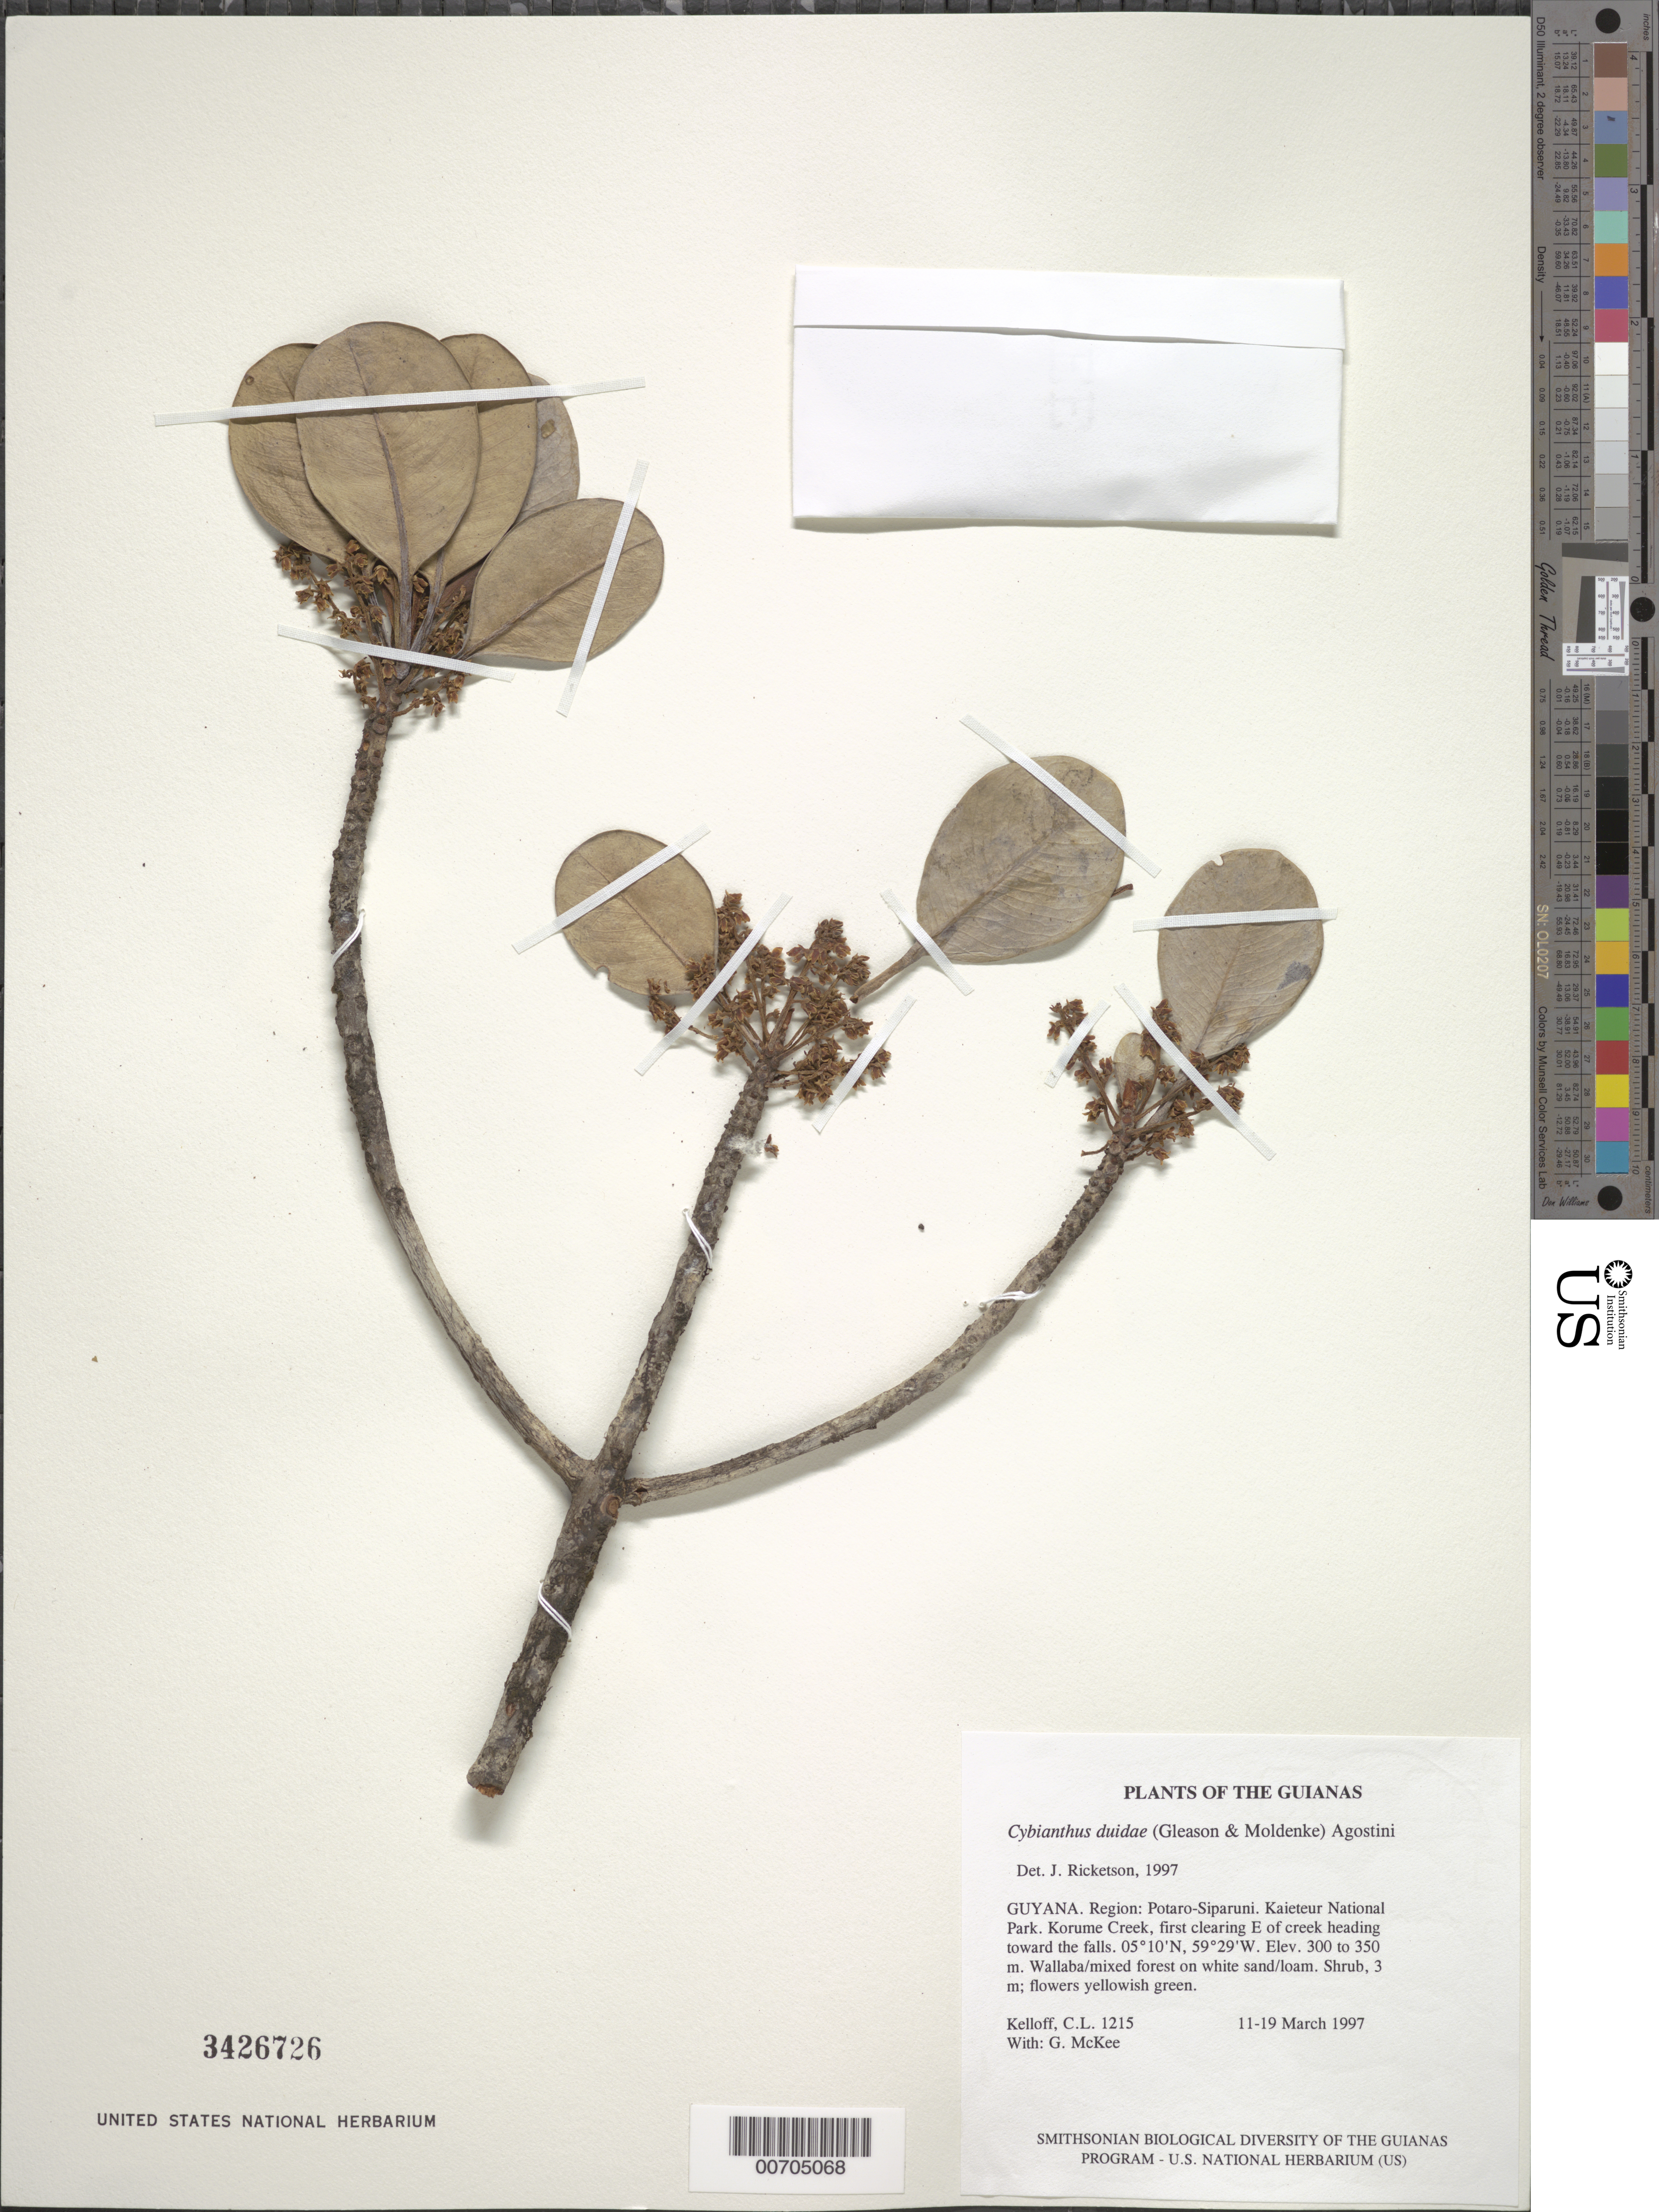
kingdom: Plantae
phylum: Tracheophyta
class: Magnoliopsida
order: Ericales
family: Primulaceae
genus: Cybianthus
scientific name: Cybianthus duidae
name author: (Gleason & Moldenke) G. Agostini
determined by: Ricketson, Jon M., (MO), Missouri Botanical Garden (UNITED STATES)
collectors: C. L. Kelloff & G. S. McKee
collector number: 1215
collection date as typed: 11-19 March 1997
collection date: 1997-03-11/1997-03-19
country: Guyana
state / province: Potaro-Siparuni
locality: Kaieteur National Park. Korume Creek, first clearing E of creek heading toward the falls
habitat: Wallaba/mixed forest on white sand/loam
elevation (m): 300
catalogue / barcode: US 3426726